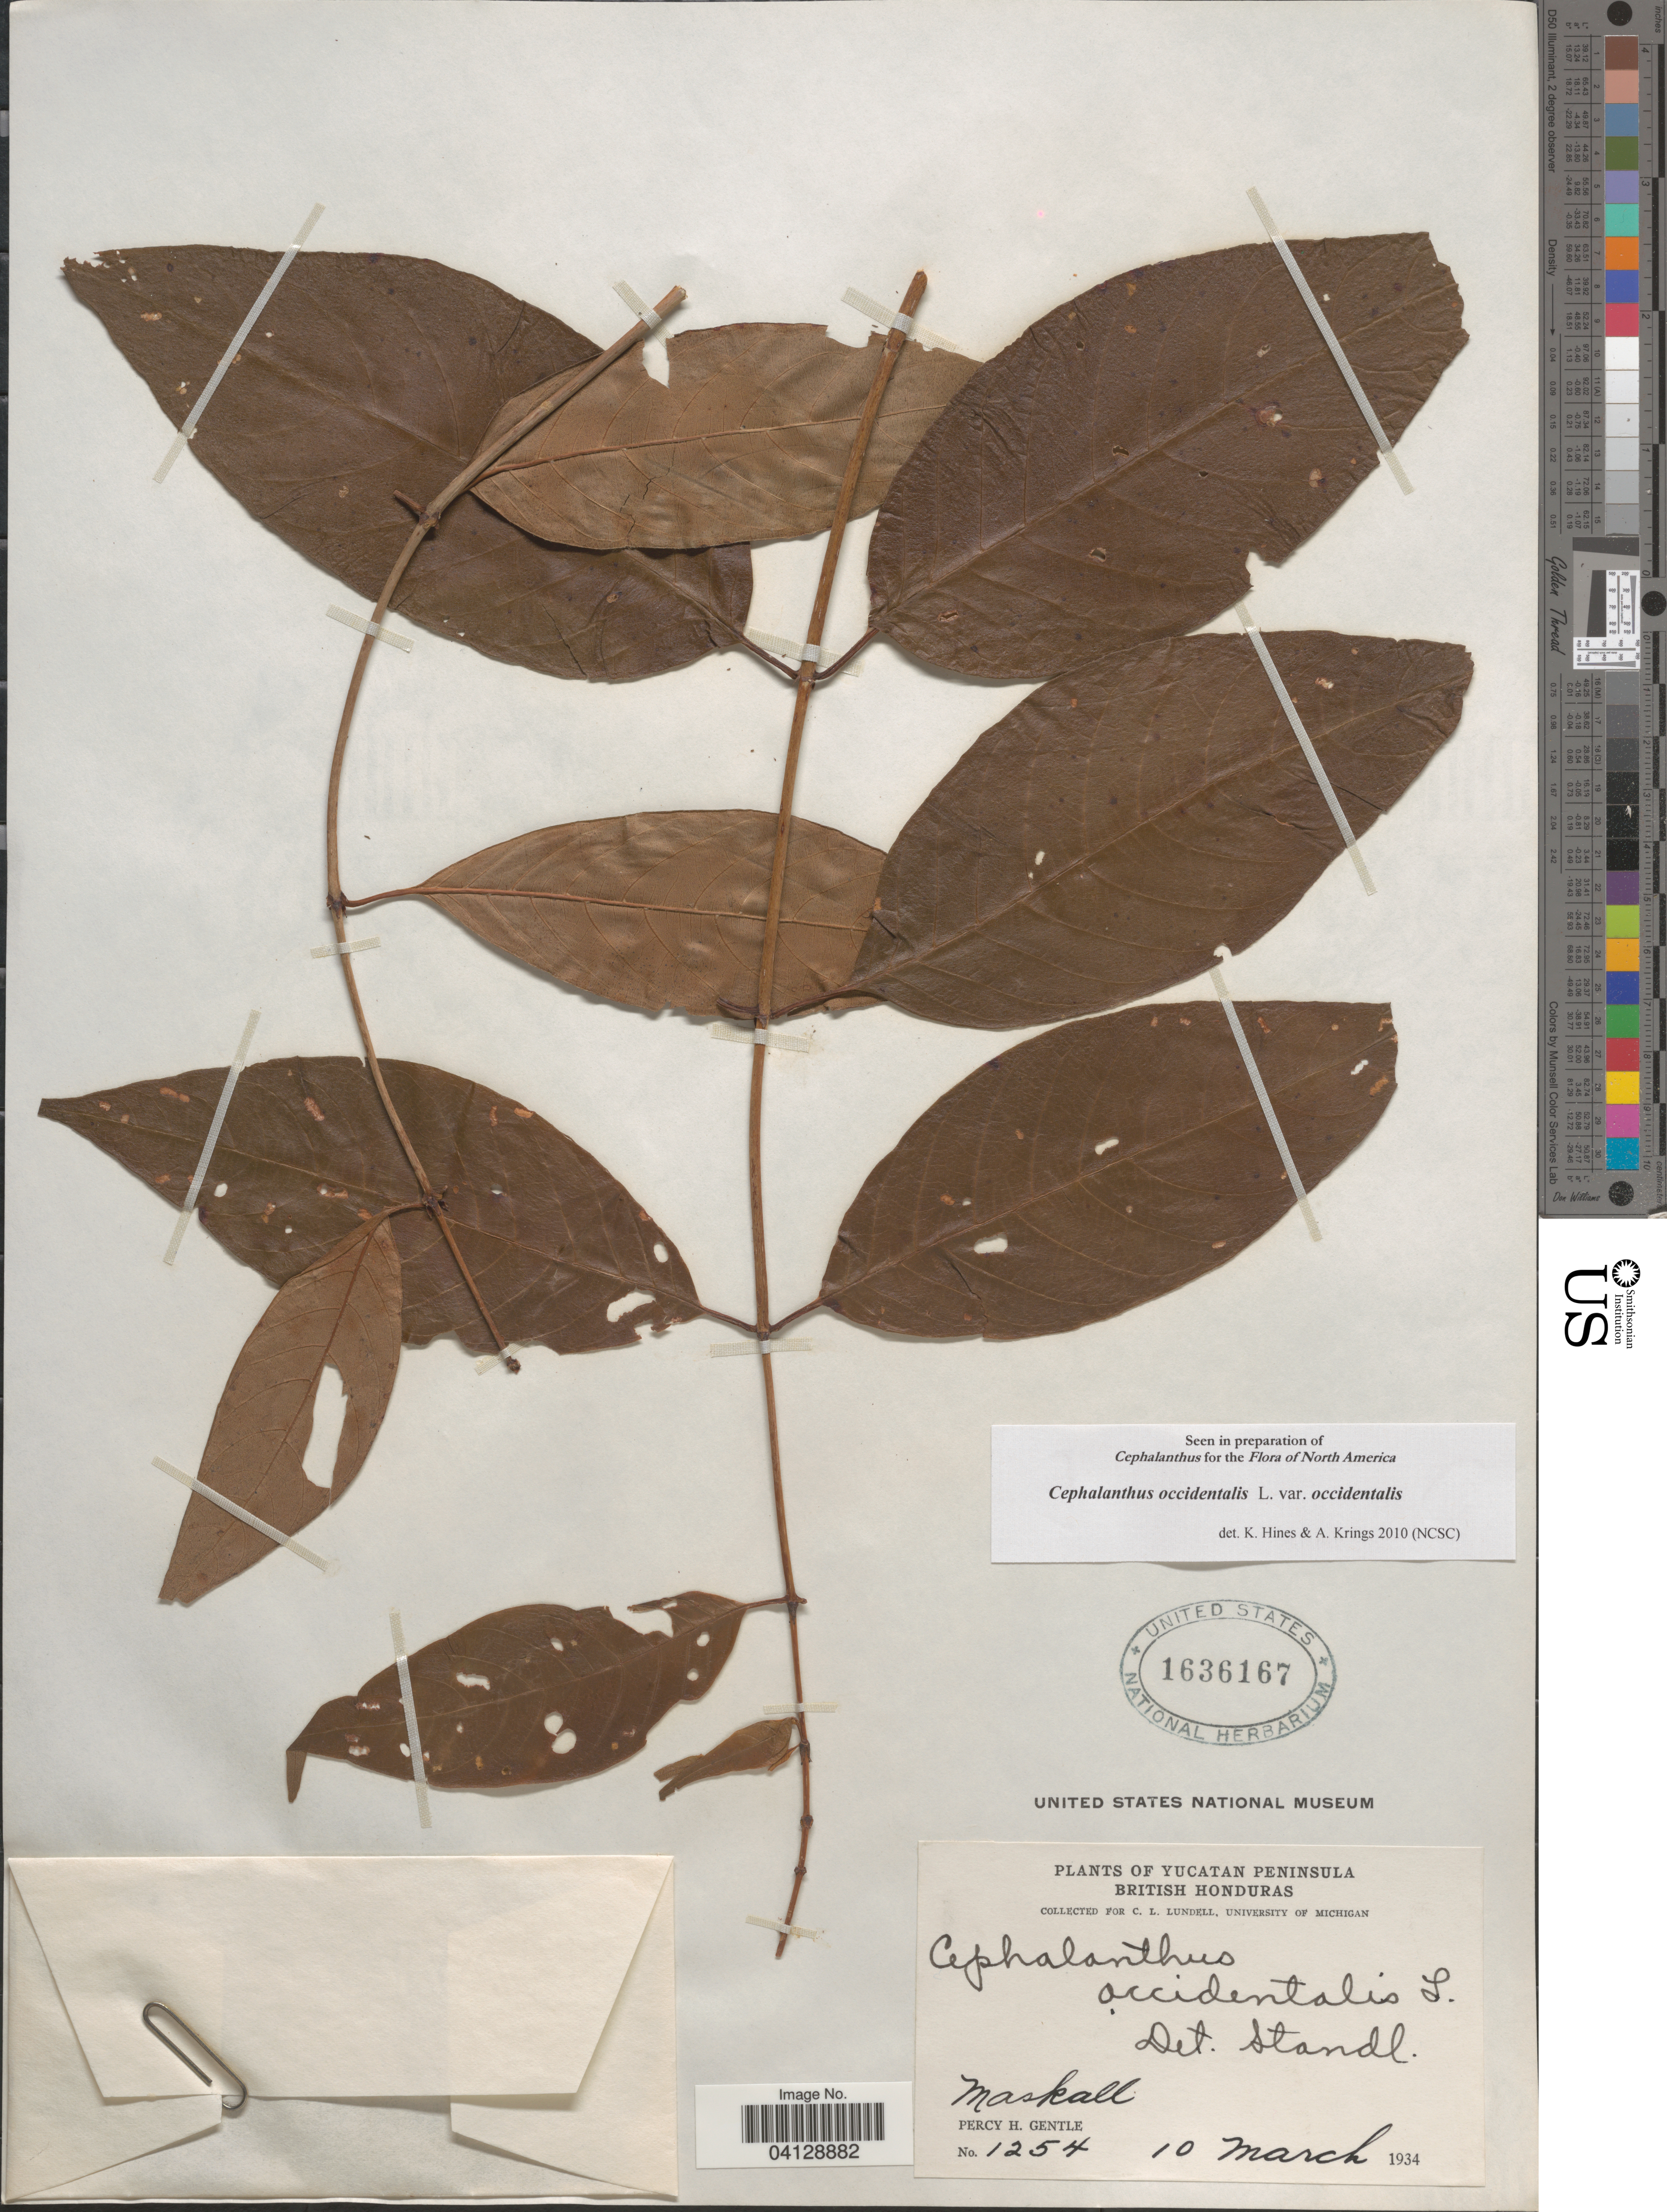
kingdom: Plantae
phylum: Tracheophyta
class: Magnoliopsida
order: Gentianales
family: Rubiaceae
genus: Cephalanthus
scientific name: Cephalanthus occidentalis var. occidentalis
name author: L.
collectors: P. H. Gentle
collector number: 1254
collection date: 1934-03-10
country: Belize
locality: Yucatan Peninsula. British Honduras. Maskall.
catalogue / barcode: US 1636167